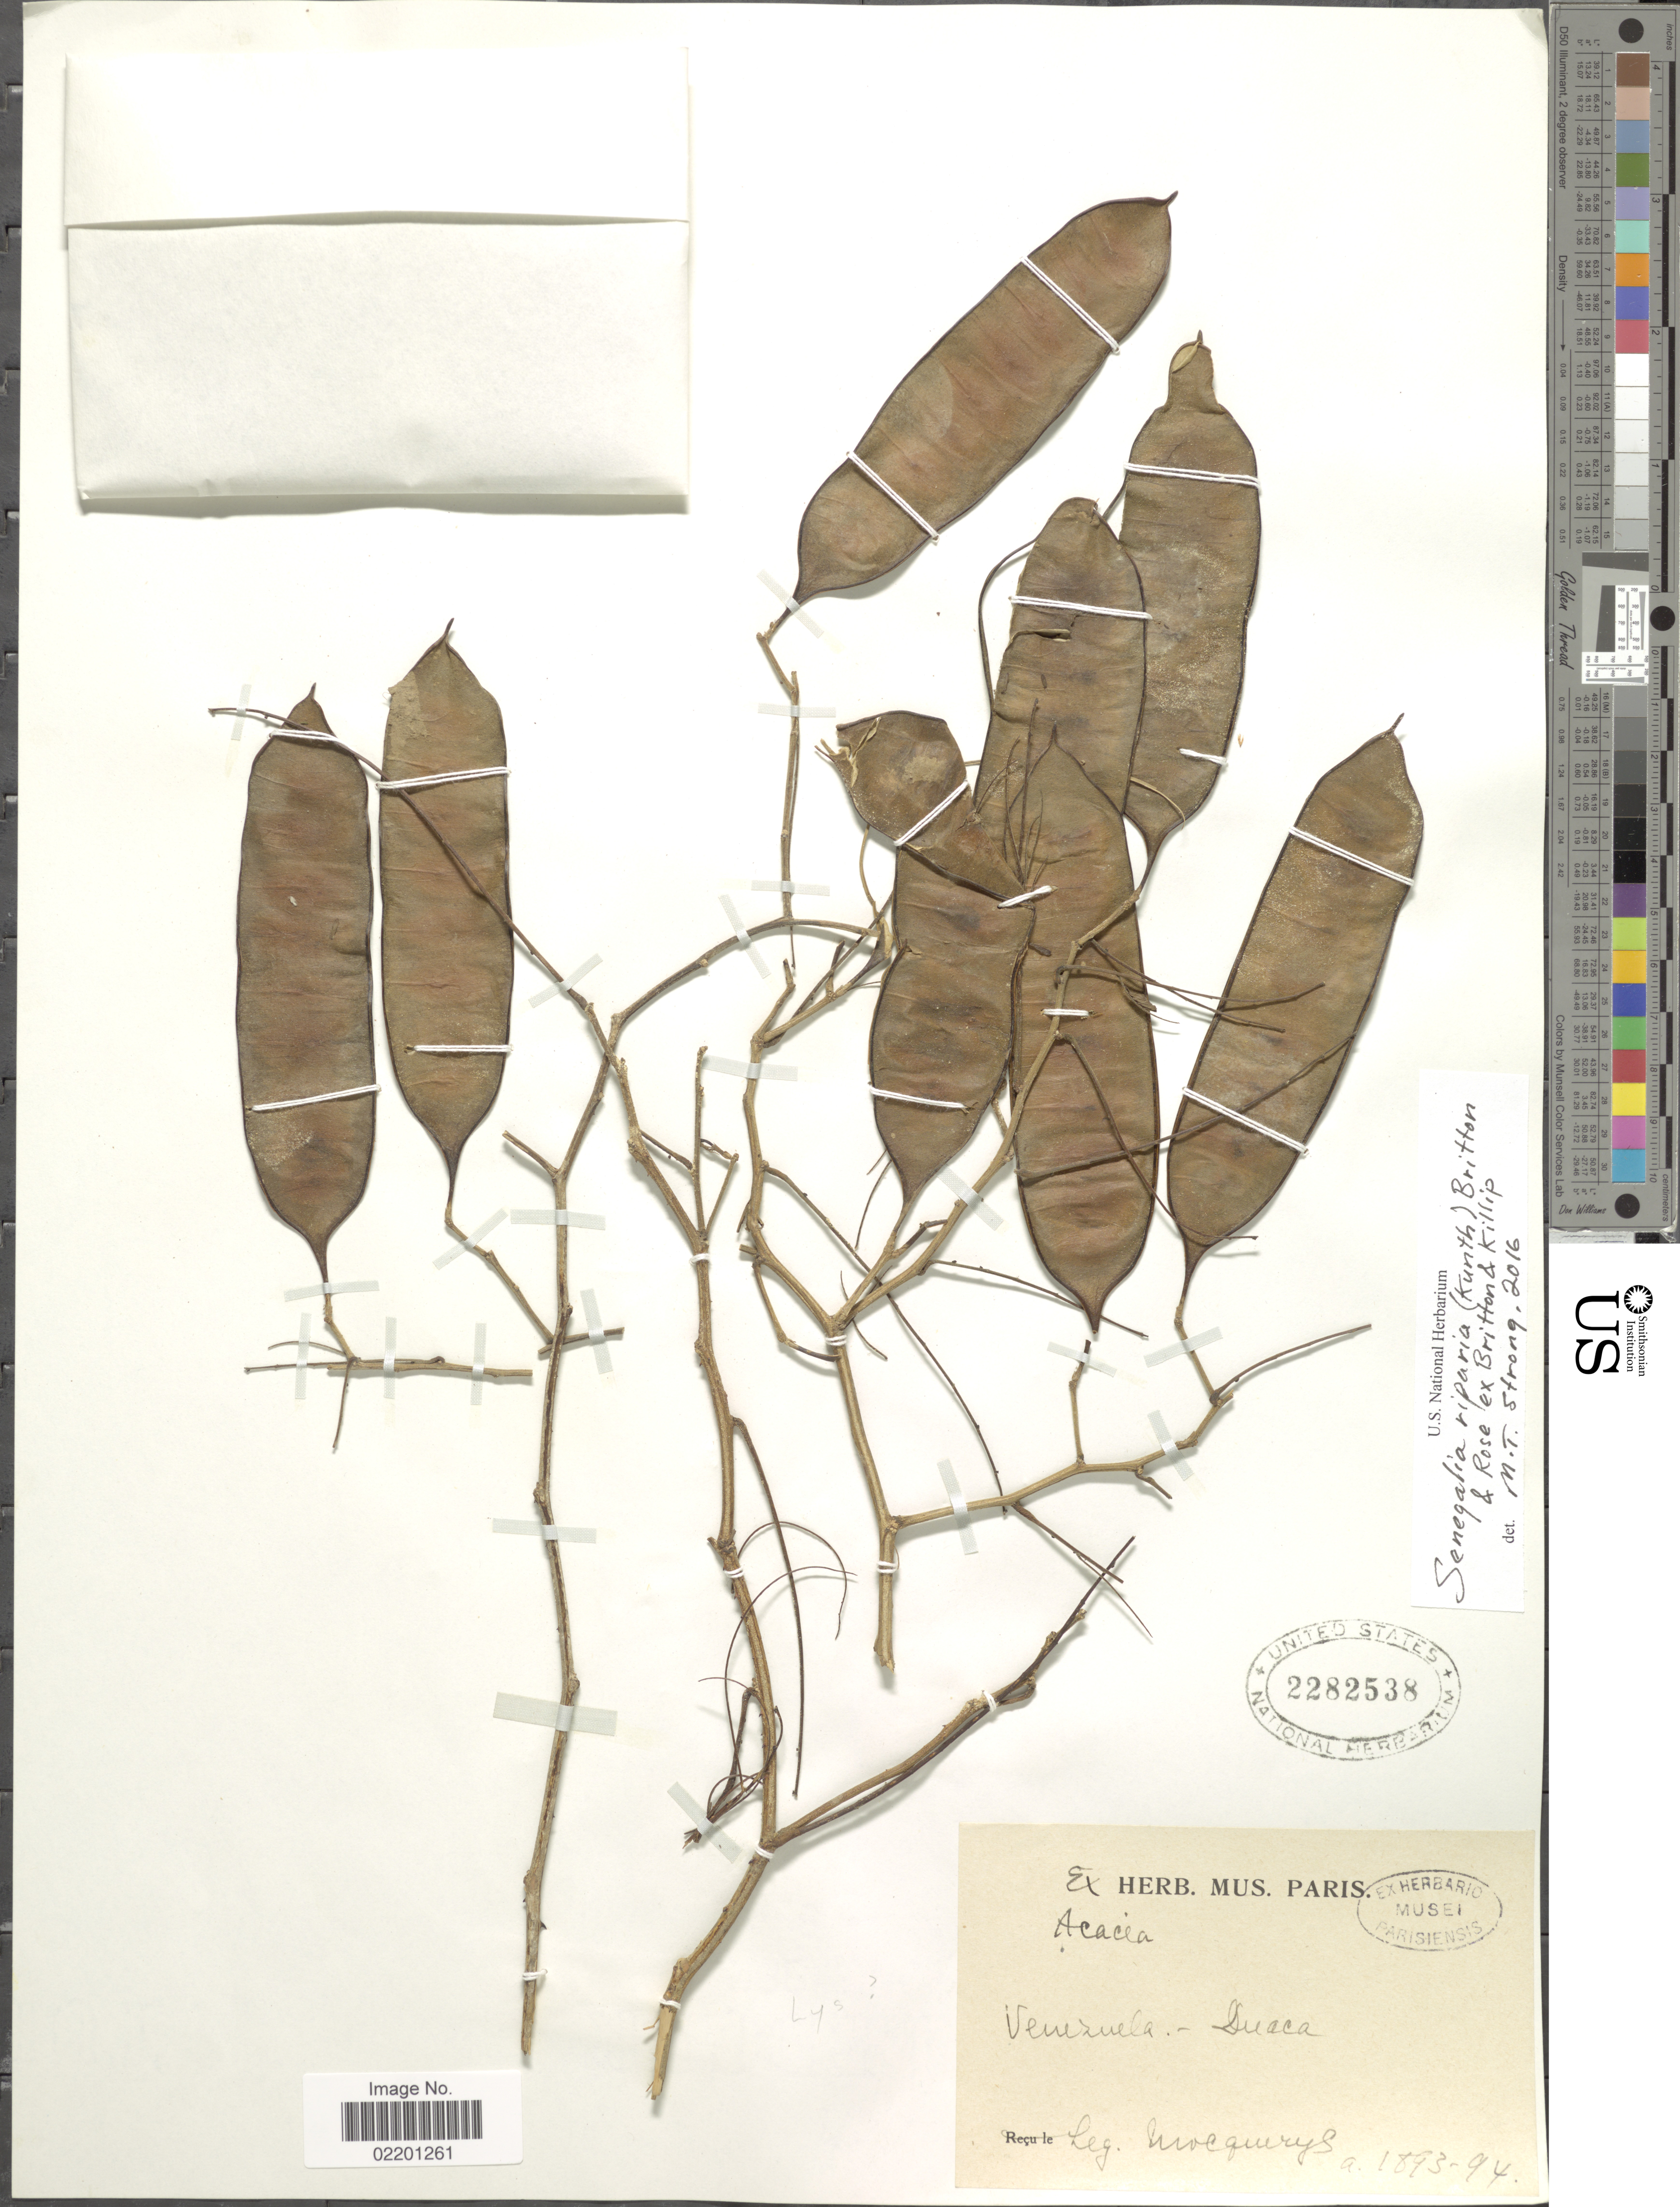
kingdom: Plantae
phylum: Tracheophyta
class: Magnoliopsida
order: Fabales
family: Fabaceae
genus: Senegalia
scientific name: Senegalia riparia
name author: (Kunth) Britton & Rose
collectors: A. Mocquerys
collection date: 1893/1894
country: Venezuela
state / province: Lara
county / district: Crespo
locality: Duaca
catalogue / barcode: US 2282538